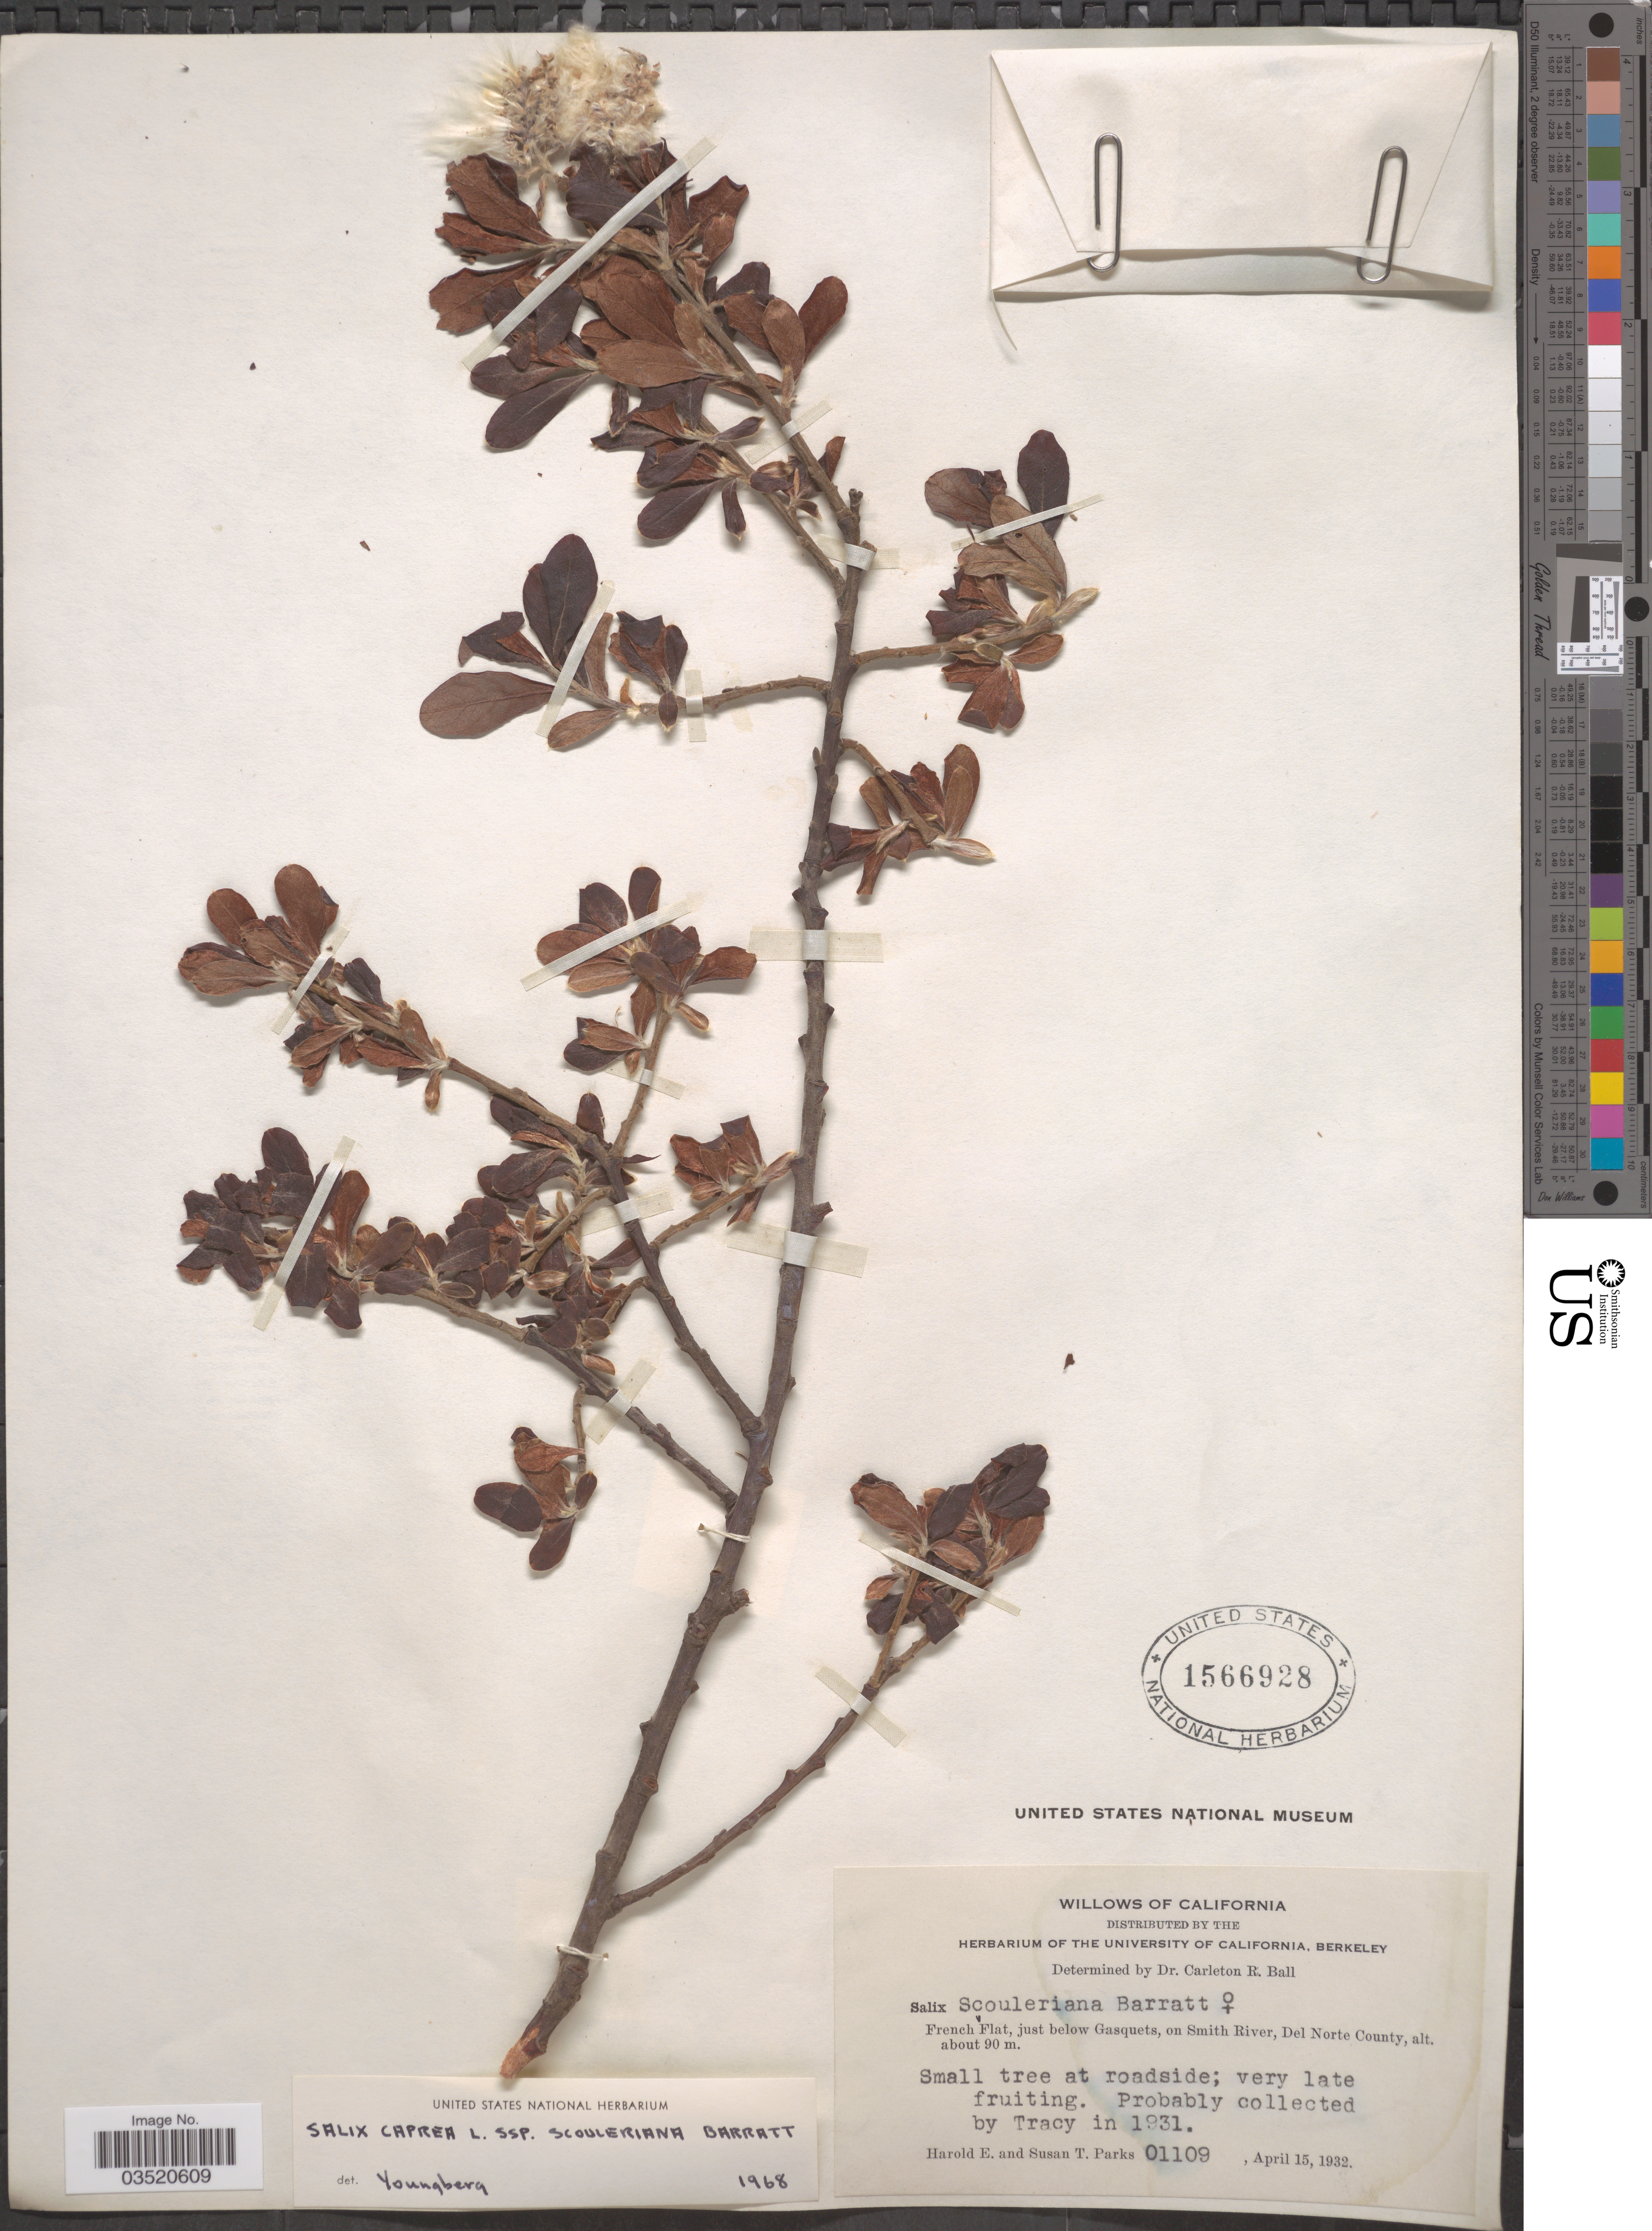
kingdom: Plantae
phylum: Tracheophyta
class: Magnoliopsida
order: Malpighiales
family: Salicaceae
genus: Salix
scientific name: Salix scouleriana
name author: Barratt ex Hook.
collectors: H. E. Parks & S. Parks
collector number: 01109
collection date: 1932-04-15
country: United States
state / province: California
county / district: Del Norte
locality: French Flat, just below Gasquets, on Smith River, Del Norte County.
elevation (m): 90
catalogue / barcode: US 1566928